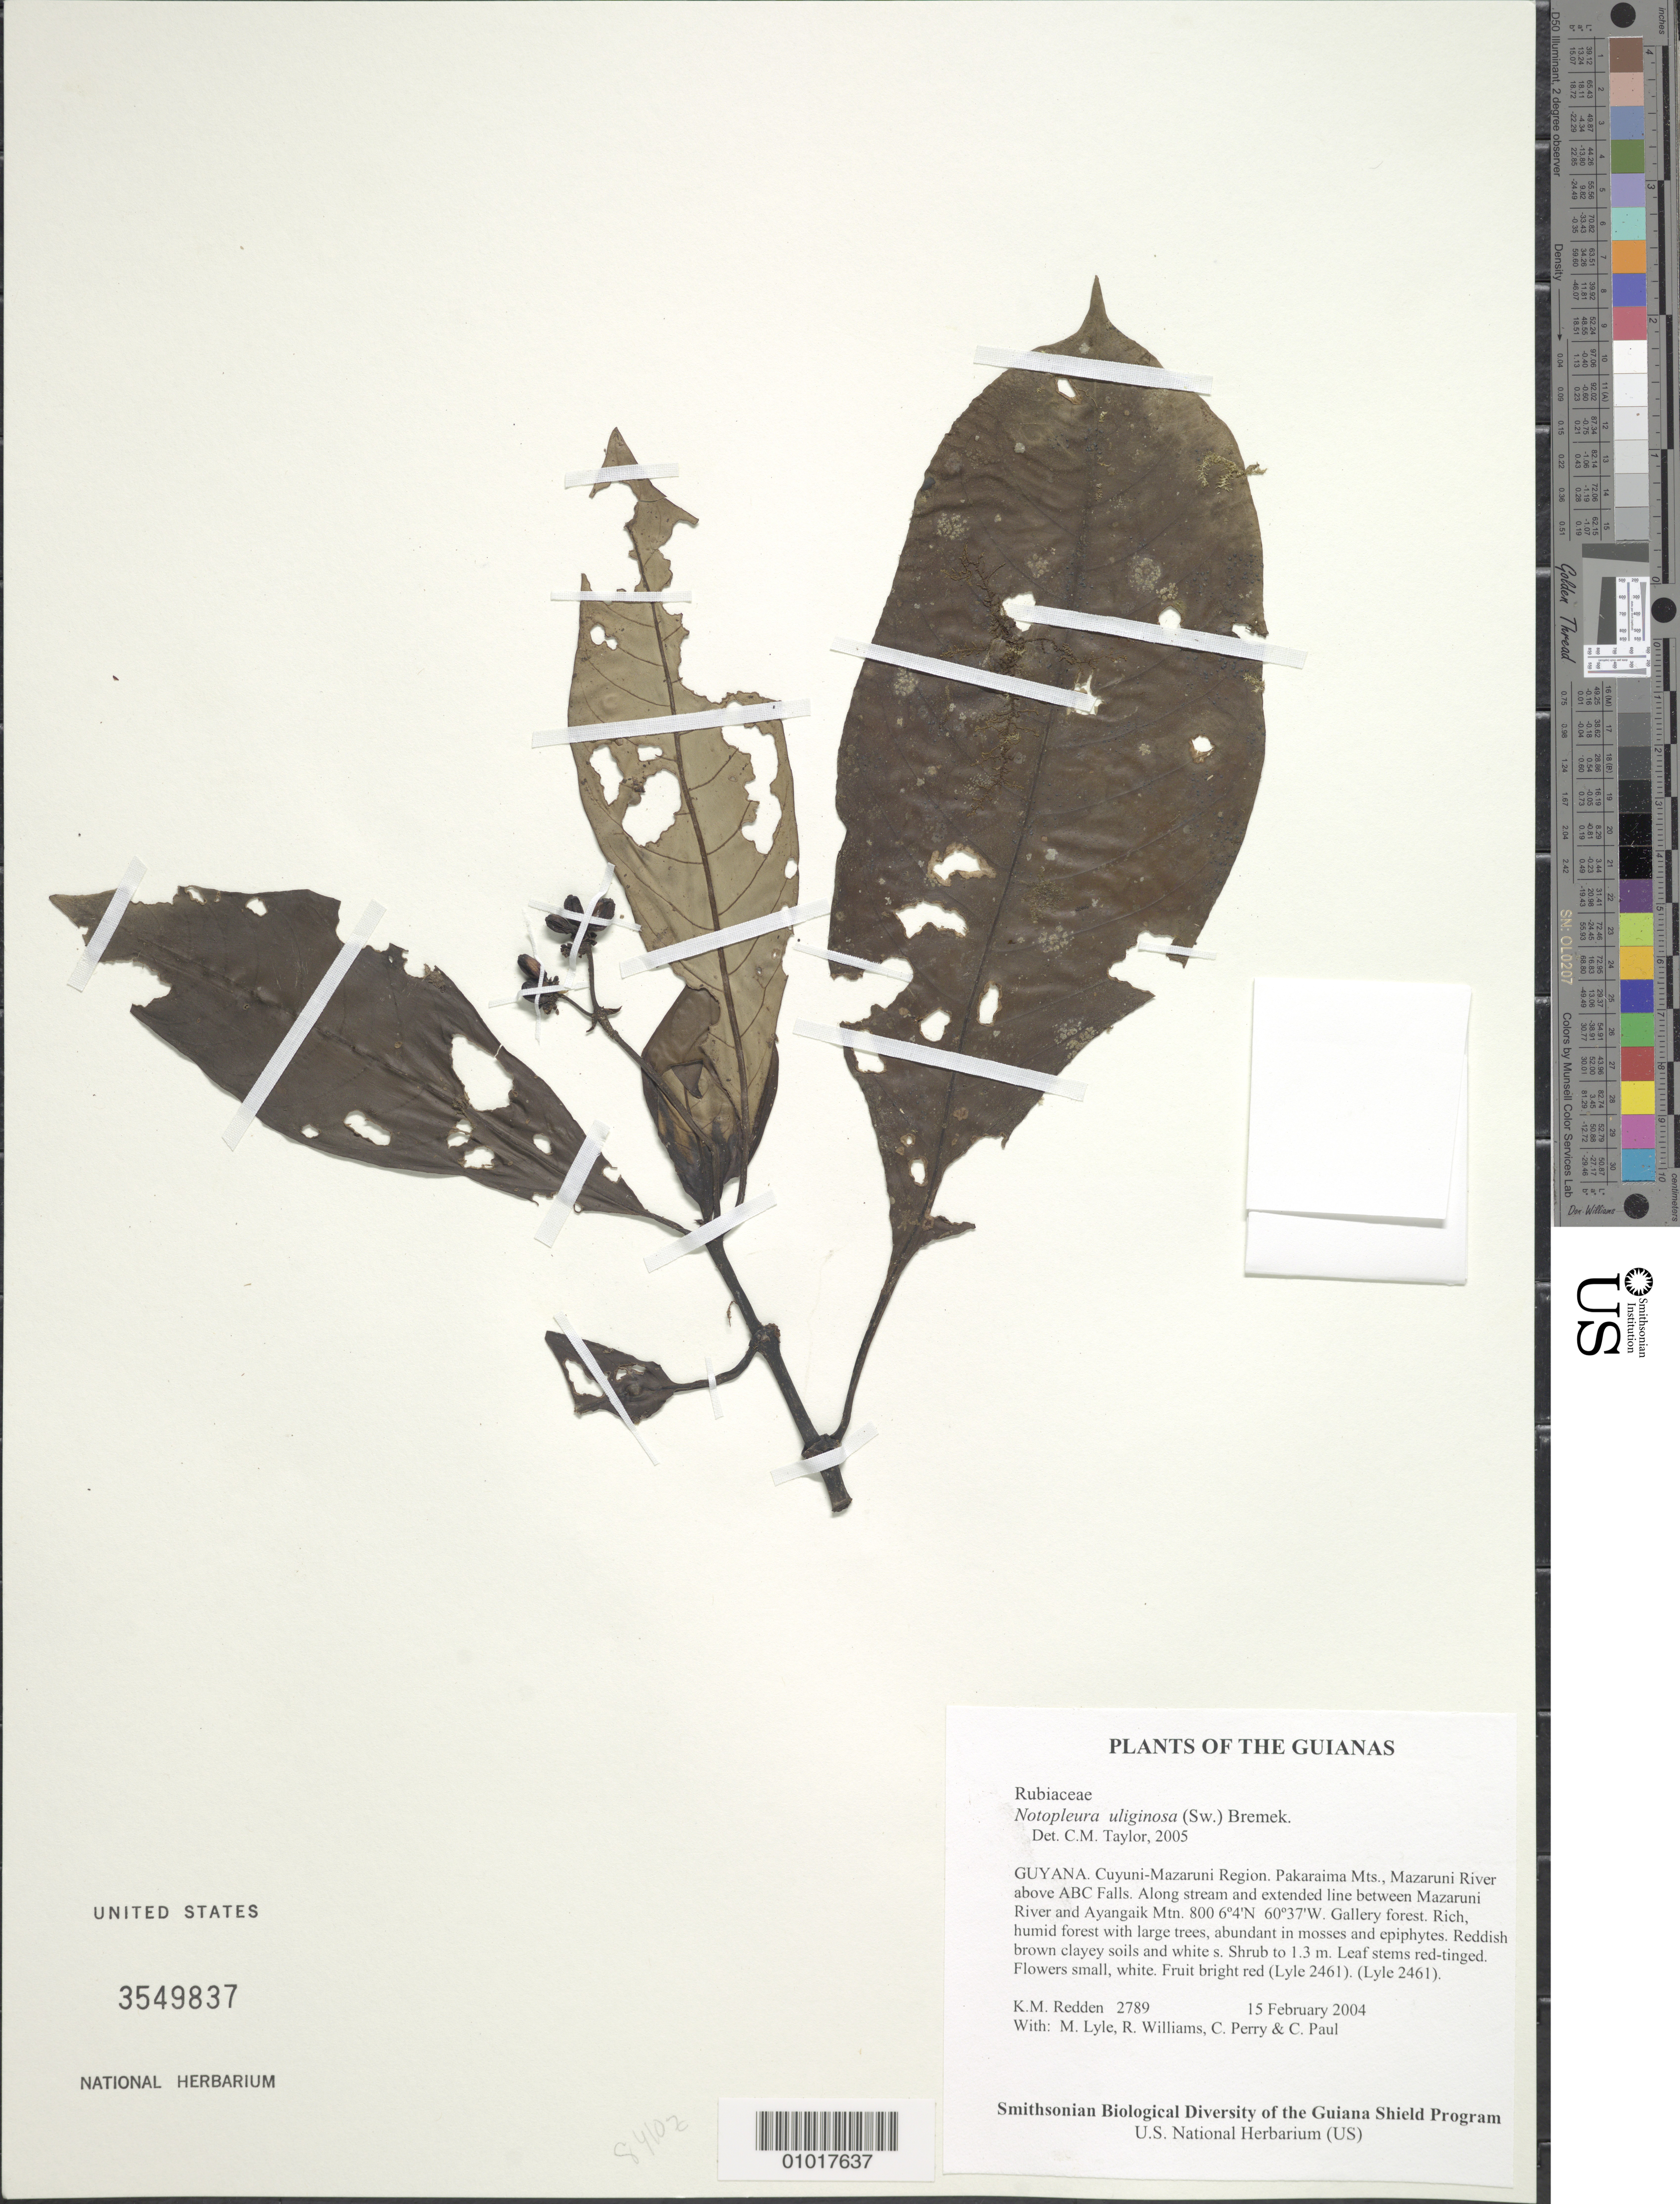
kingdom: Plantae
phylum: Tracheophyta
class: Magnoliopsida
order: Gentianales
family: Rubiaceae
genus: Notopleura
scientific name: Notopleura uliginosa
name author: (Sw.) Bremek.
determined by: Taylor, Charlotte M.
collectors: K. M. Redden, M. Lyle, R. Williams, C. Perry & C. Paul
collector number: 2789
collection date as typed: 15 February 2004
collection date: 2004-02-15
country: Guyana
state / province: Cuyuni-Mazaruni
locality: Pakaraima Mts., Mazaruni River above ABC Falls. Along stream and extended line between Mazaruni River and Ayangaik Mtn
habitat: Gallery forest. Rich, humid forest with large trees, abundant in mosses, epiphytes. Reddish brown clayey soils and white sand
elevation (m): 800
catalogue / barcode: US 3549837